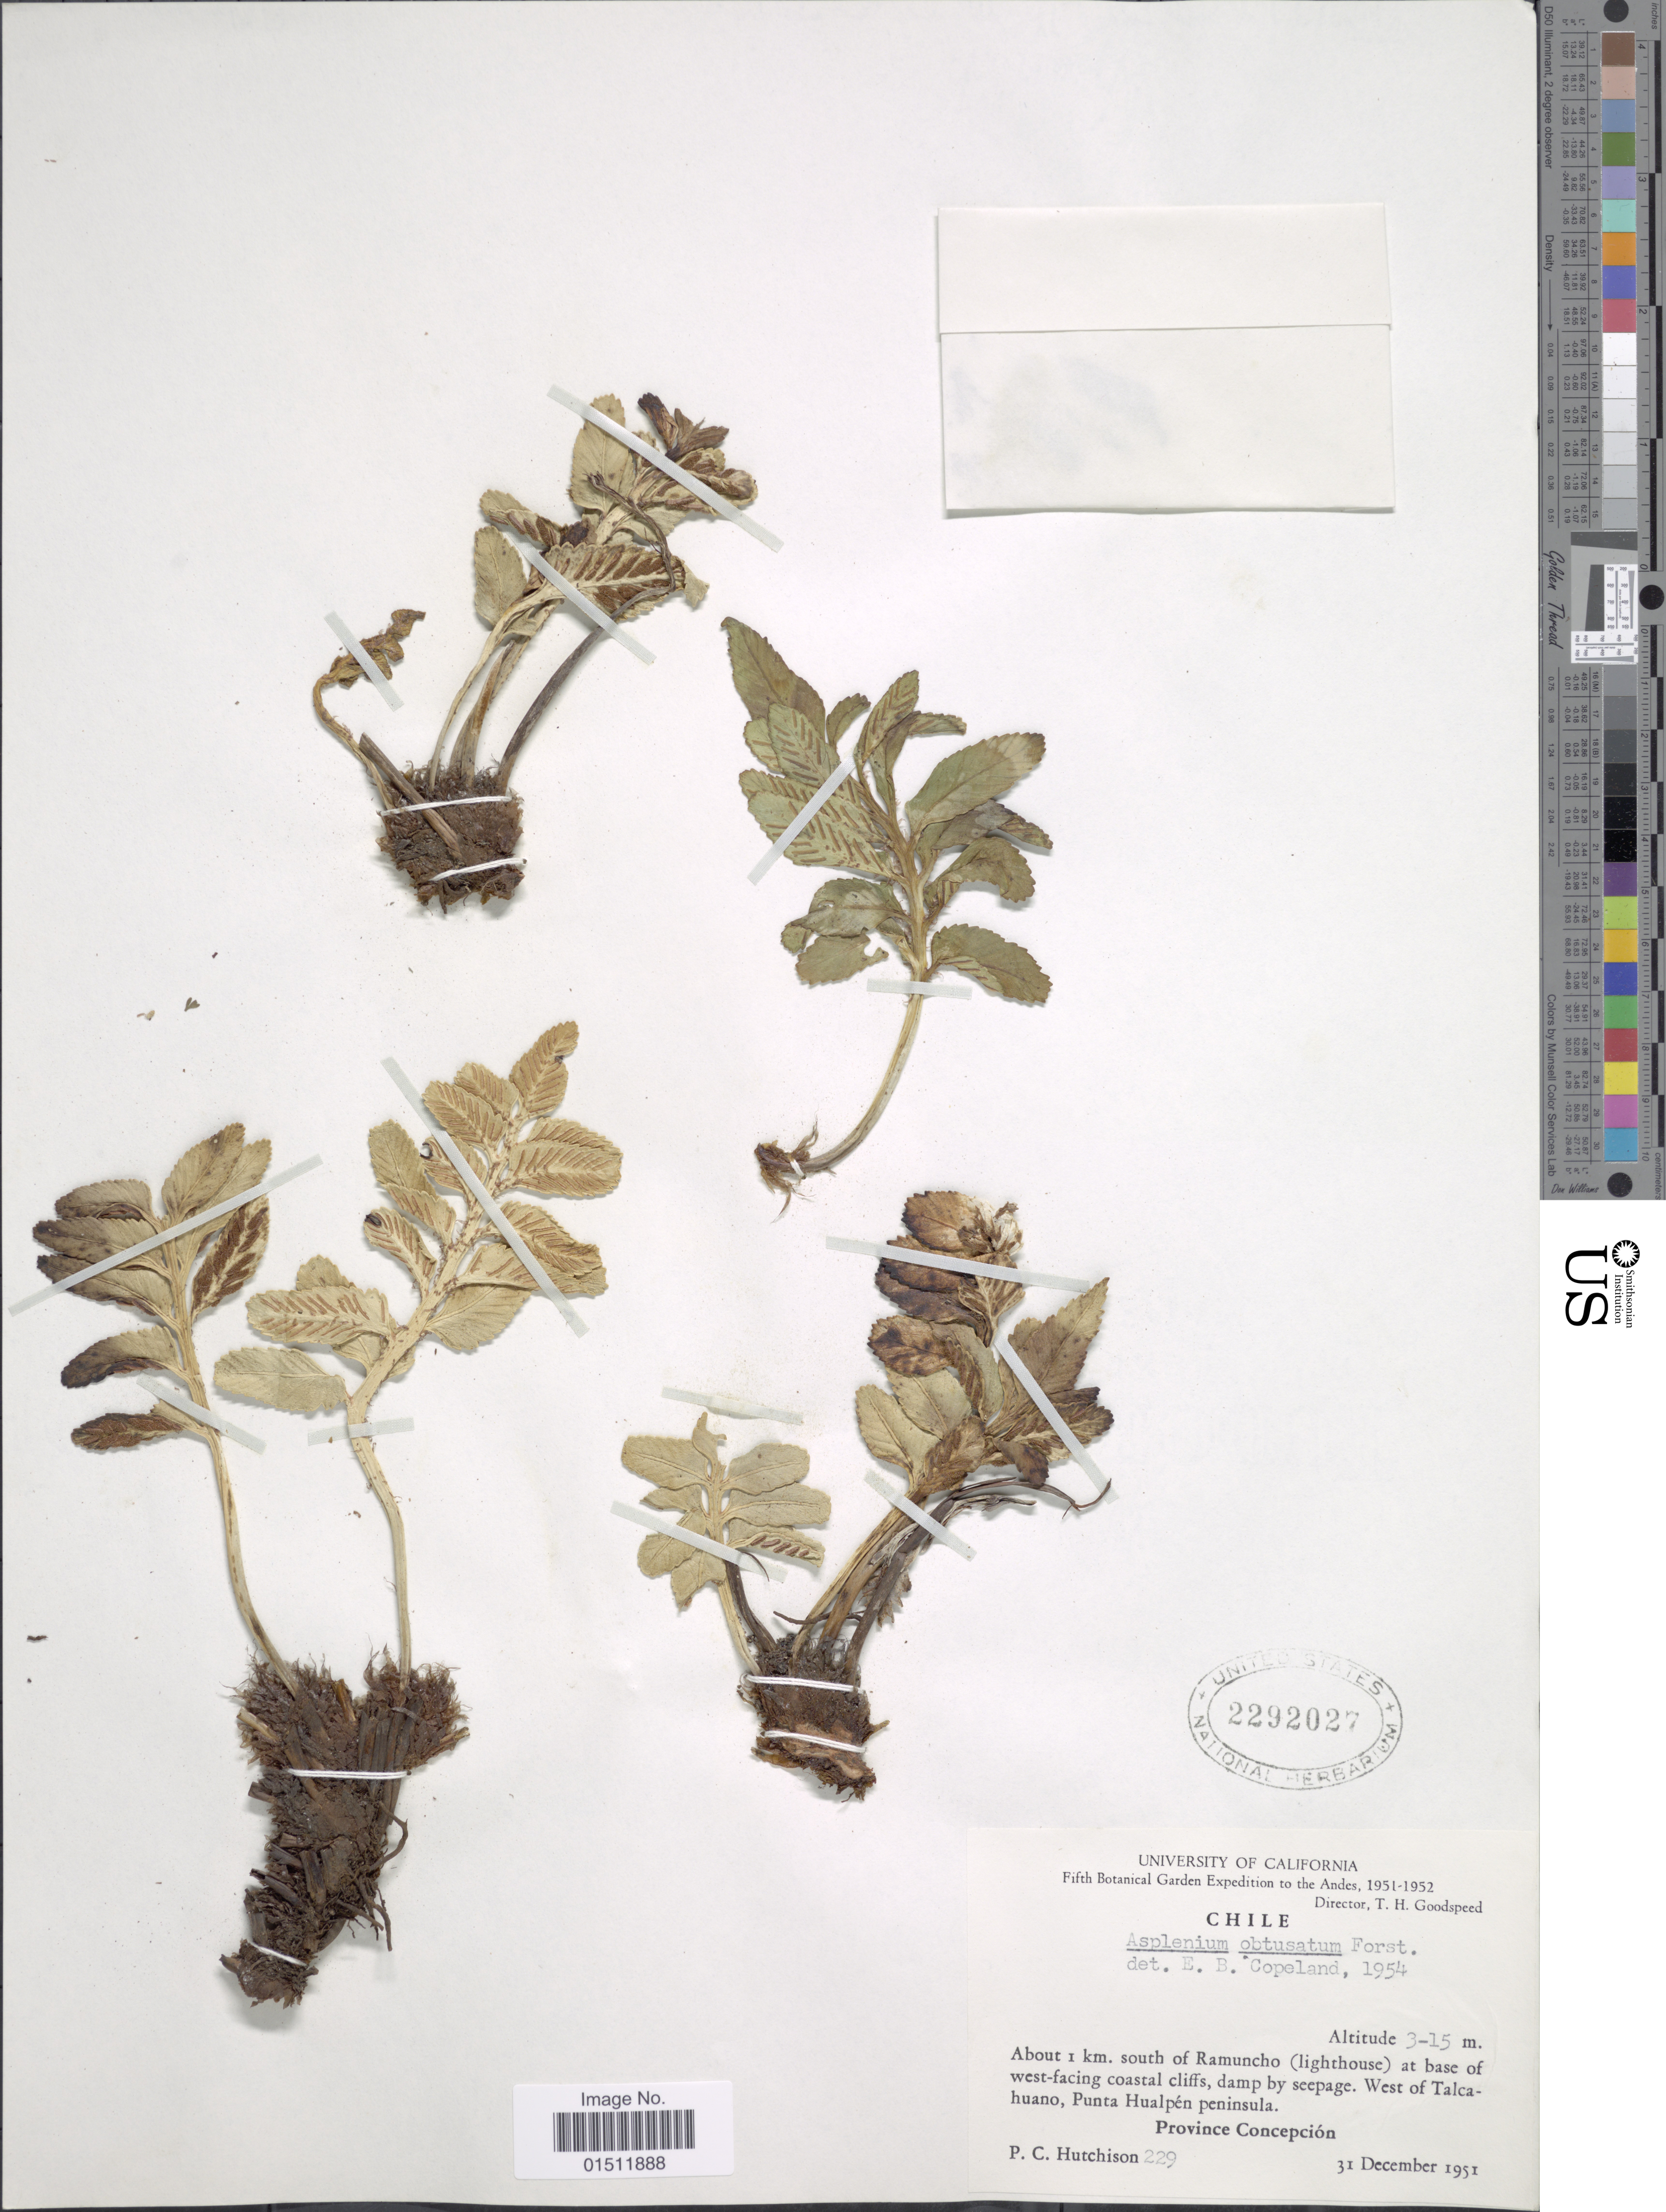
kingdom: Plantae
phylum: Tracheophyta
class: Polypodiopsida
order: Polypodiales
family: Aspleniaceae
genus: Asplenium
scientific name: Asplenium obtusatum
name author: G. Forst.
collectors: P. C. Hutchison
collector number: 229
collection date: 1951-12-31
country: Chile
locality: About 1 km. South of Ramuncho (lighthouse) at base of west-facing coastal cliffs, damp by seepage. West of Talcahuano, Punta Hualpen Peninsula. Province Concepcion.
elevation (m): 3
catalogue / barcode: US 2292027